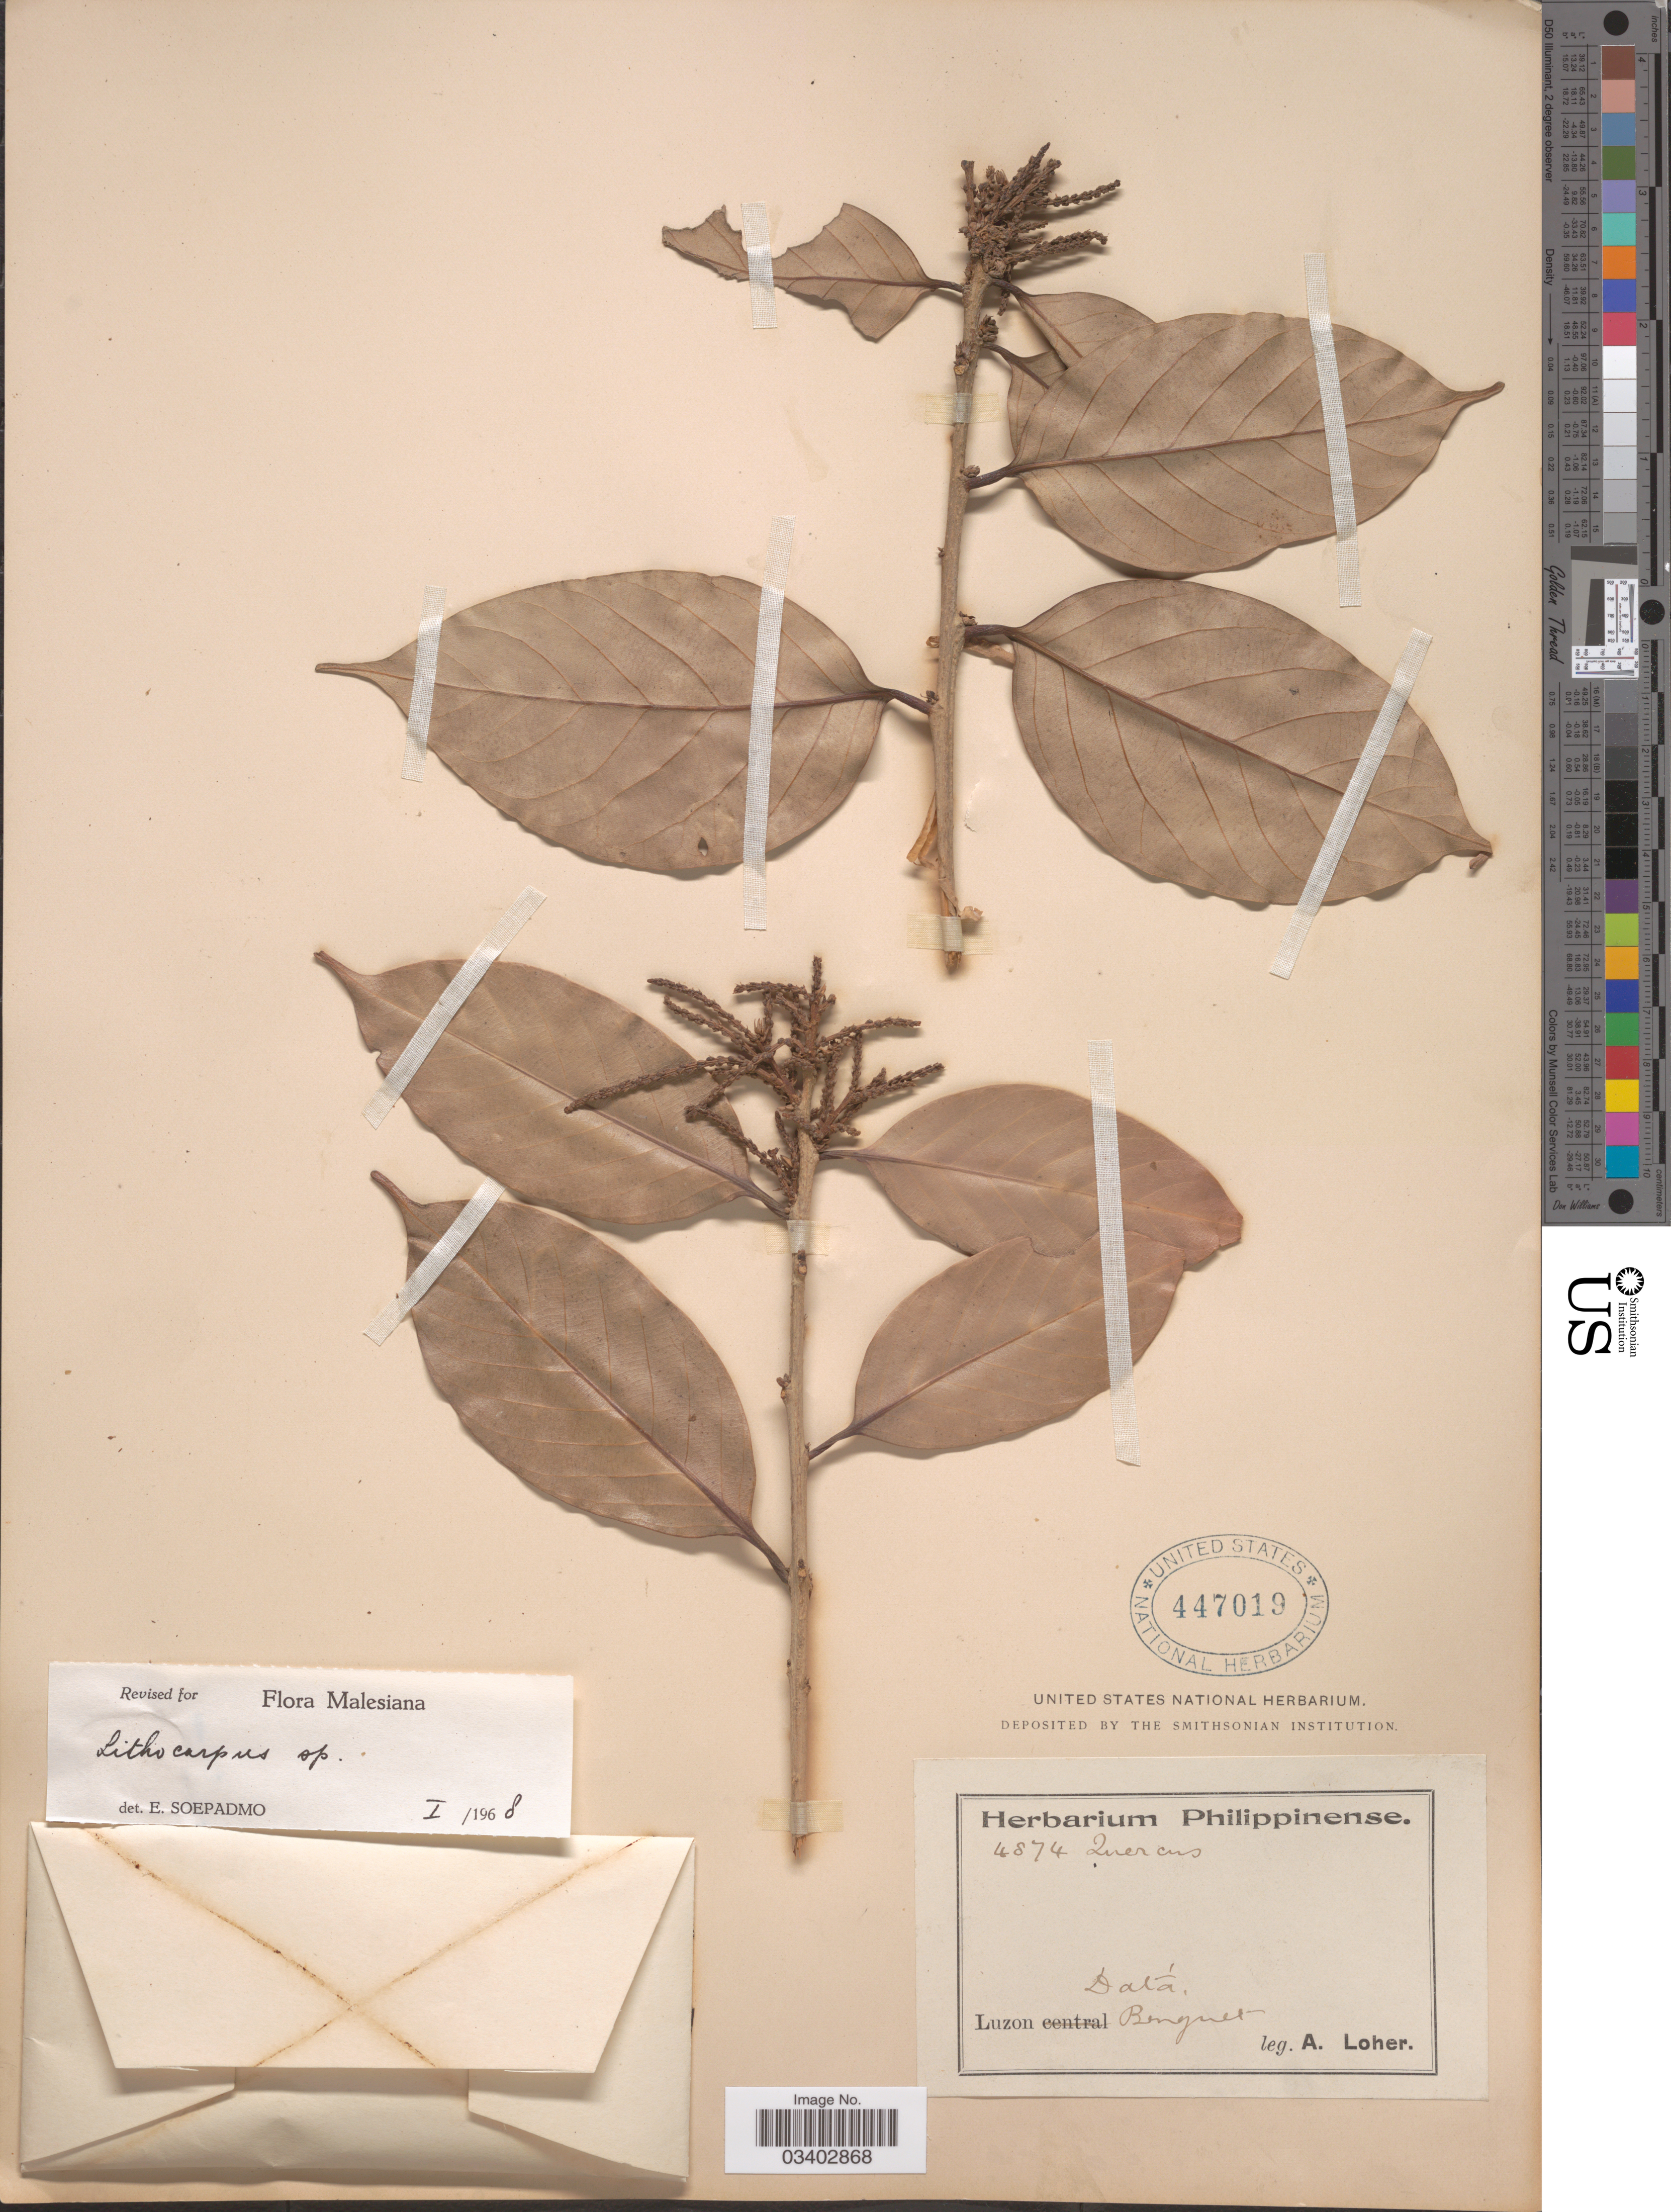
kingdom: Plantae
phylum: Tracheophyta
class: Magnoliopsida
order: Fagales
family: Fagaceae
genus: Lithocarpus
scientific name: Lithocarpus sp.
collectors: A. Loher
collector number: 4874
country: Philippines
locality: Luzon, Benguet.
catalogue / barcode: US 447019